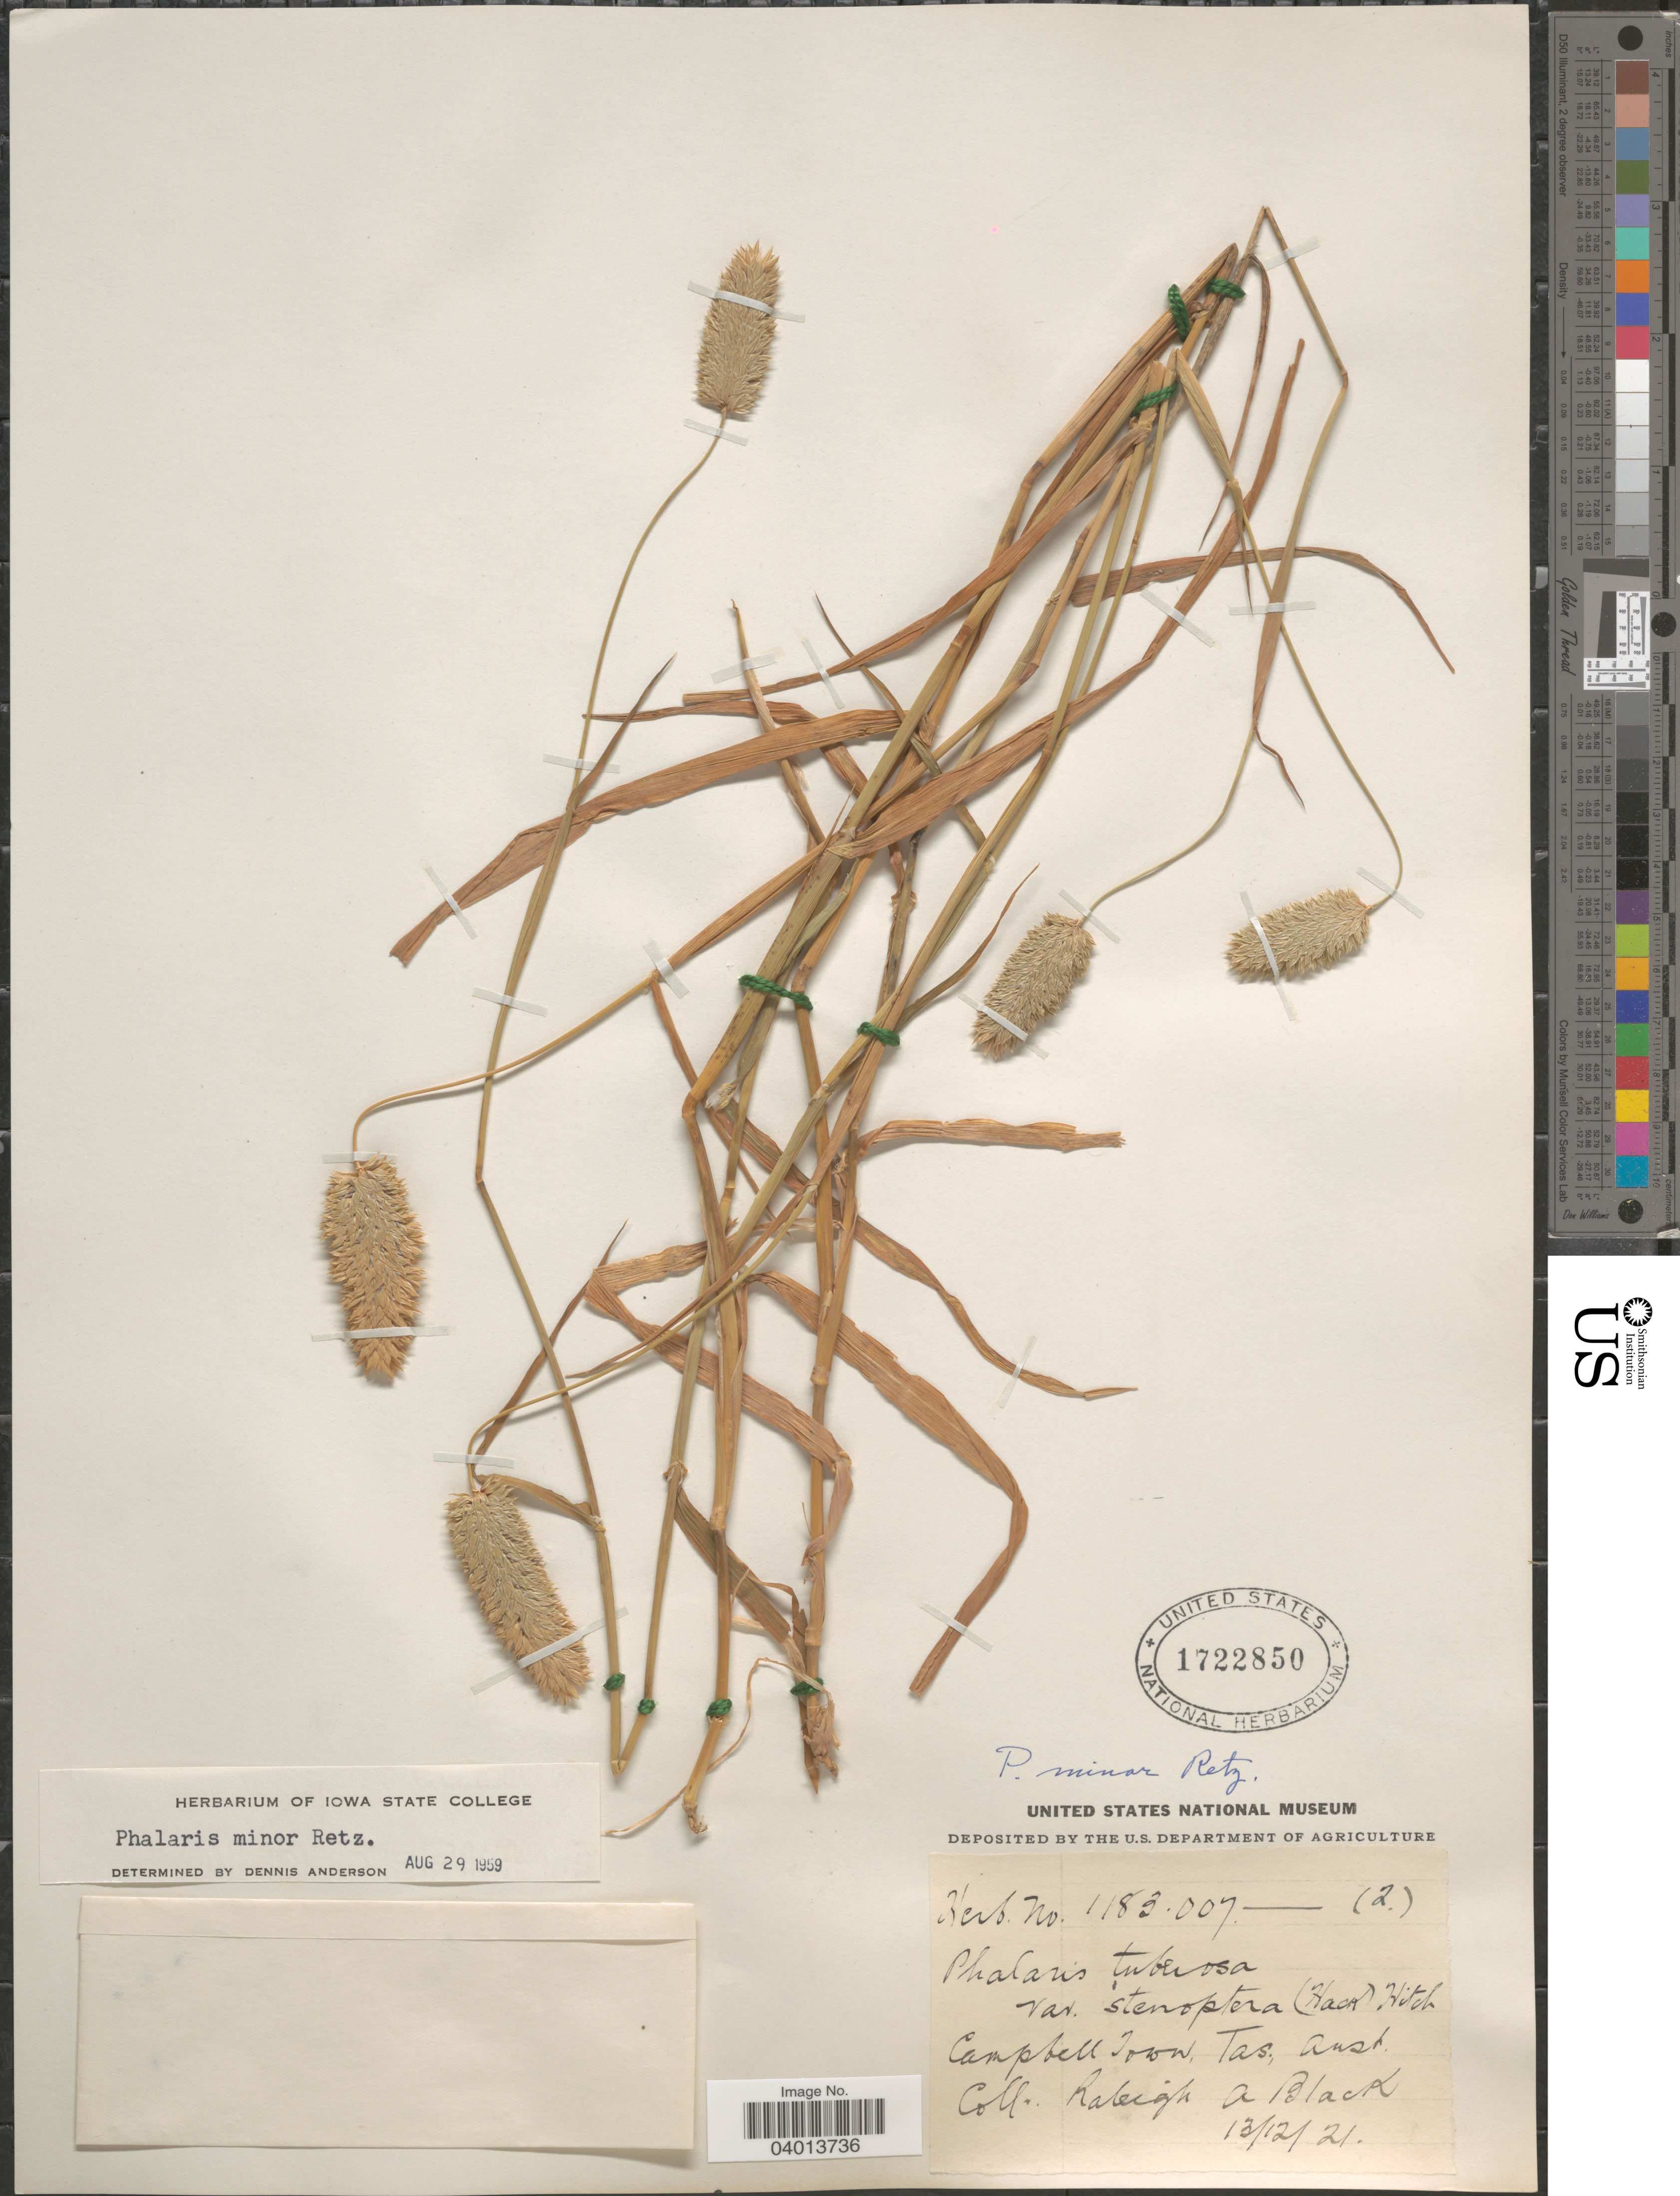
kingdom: Plantae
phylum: Tracheophyta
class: Liliopsida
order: Poales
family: Poaceae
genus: Phalaris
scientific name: Phalaris minor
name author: Retz.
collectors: R. A. Black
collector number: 1183.007/2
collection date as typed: Transcribed d/m/y: 13/12/21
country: Australia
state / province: Victoria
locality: Campbell Town, Tas., Aust.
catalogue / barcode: US 1722850